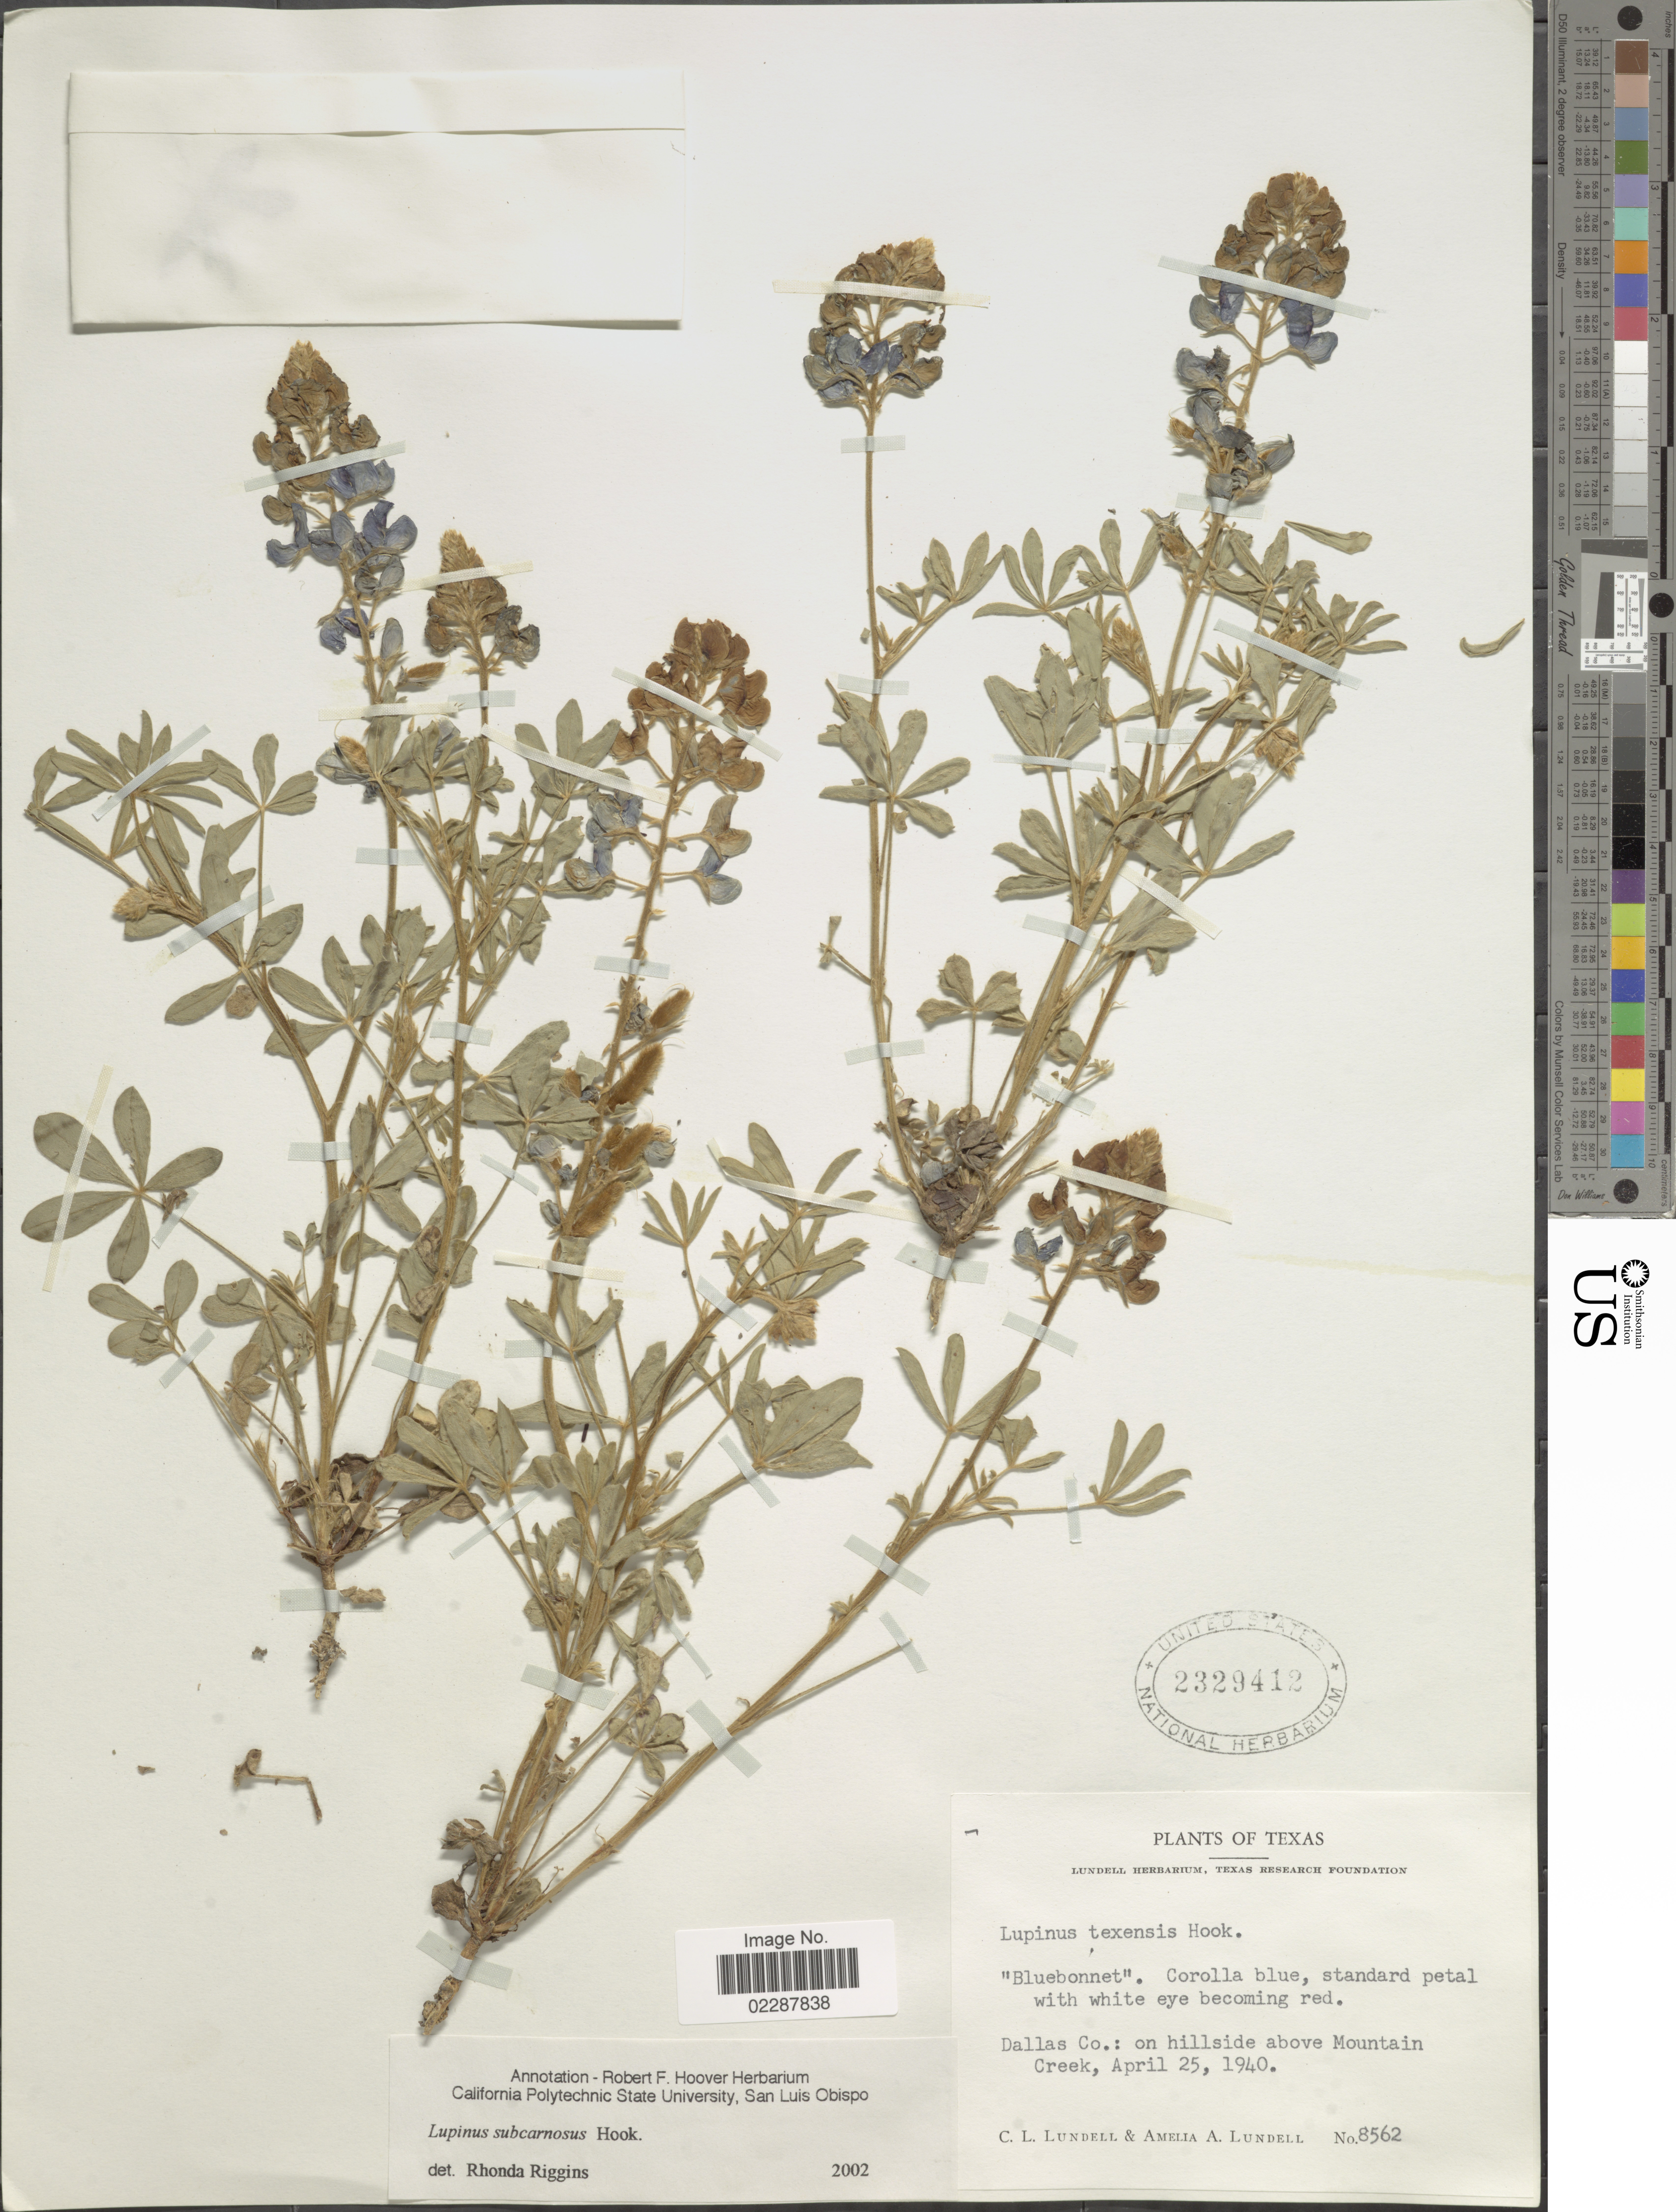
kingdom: Plantae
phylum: Tracheophyta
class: Magnoliopsida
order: Fabales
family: Fabaceae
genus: Lupinus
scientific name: Lupinus subcarnosus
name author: Hook.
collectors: C. L. Lundell & A. A. Lundell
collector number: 8562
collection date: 1940-04-25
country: United States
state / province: Texas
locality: Dallas Co.: on hillside above Mountain Creek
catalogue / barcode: US 2329412